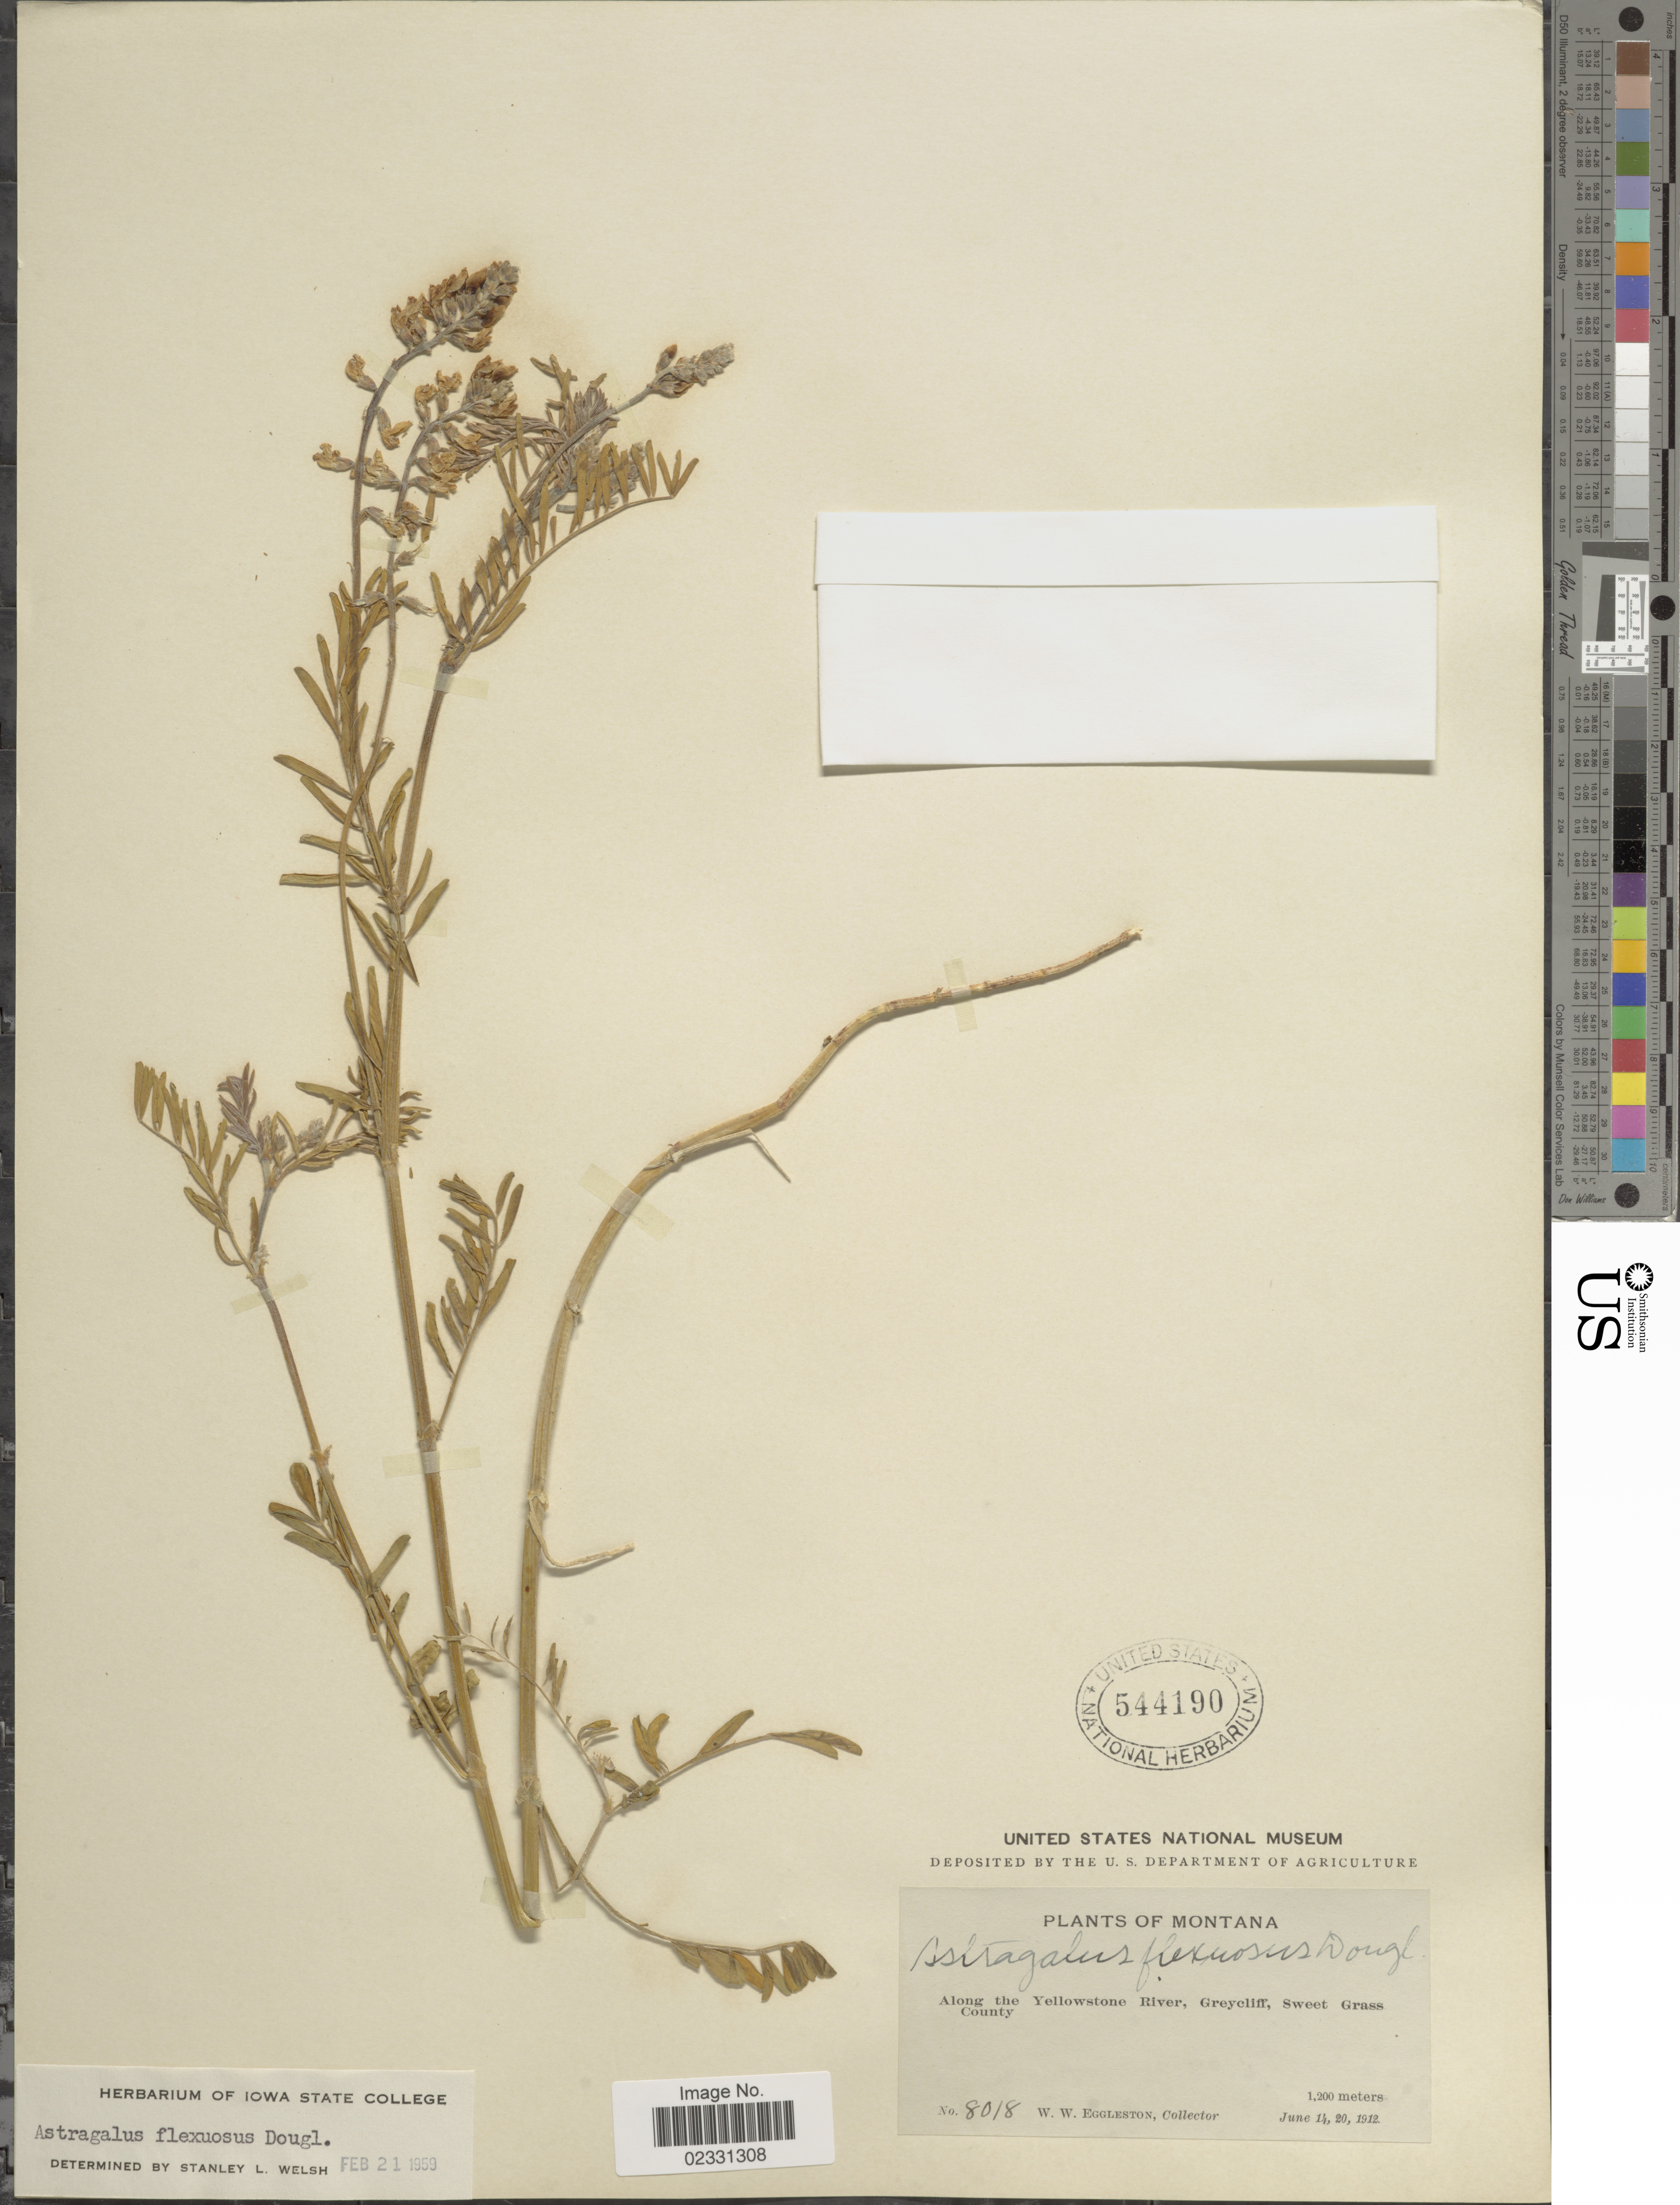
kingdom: Plantae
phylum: Tracheophyta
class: Magnoliopsida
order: Fabales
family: Fabaceae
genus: Astragalus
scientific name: Astragalus flexuosus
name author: (Hook.) Douglas ex G. Don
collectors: W. W. Eggleston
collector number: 8018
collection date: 1912-06-14/1912-06-20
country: United States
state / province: Montana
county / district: Sweet Grass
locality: Along the Yellowstone River, Greycliff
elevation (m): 1200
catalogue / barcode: US 544190